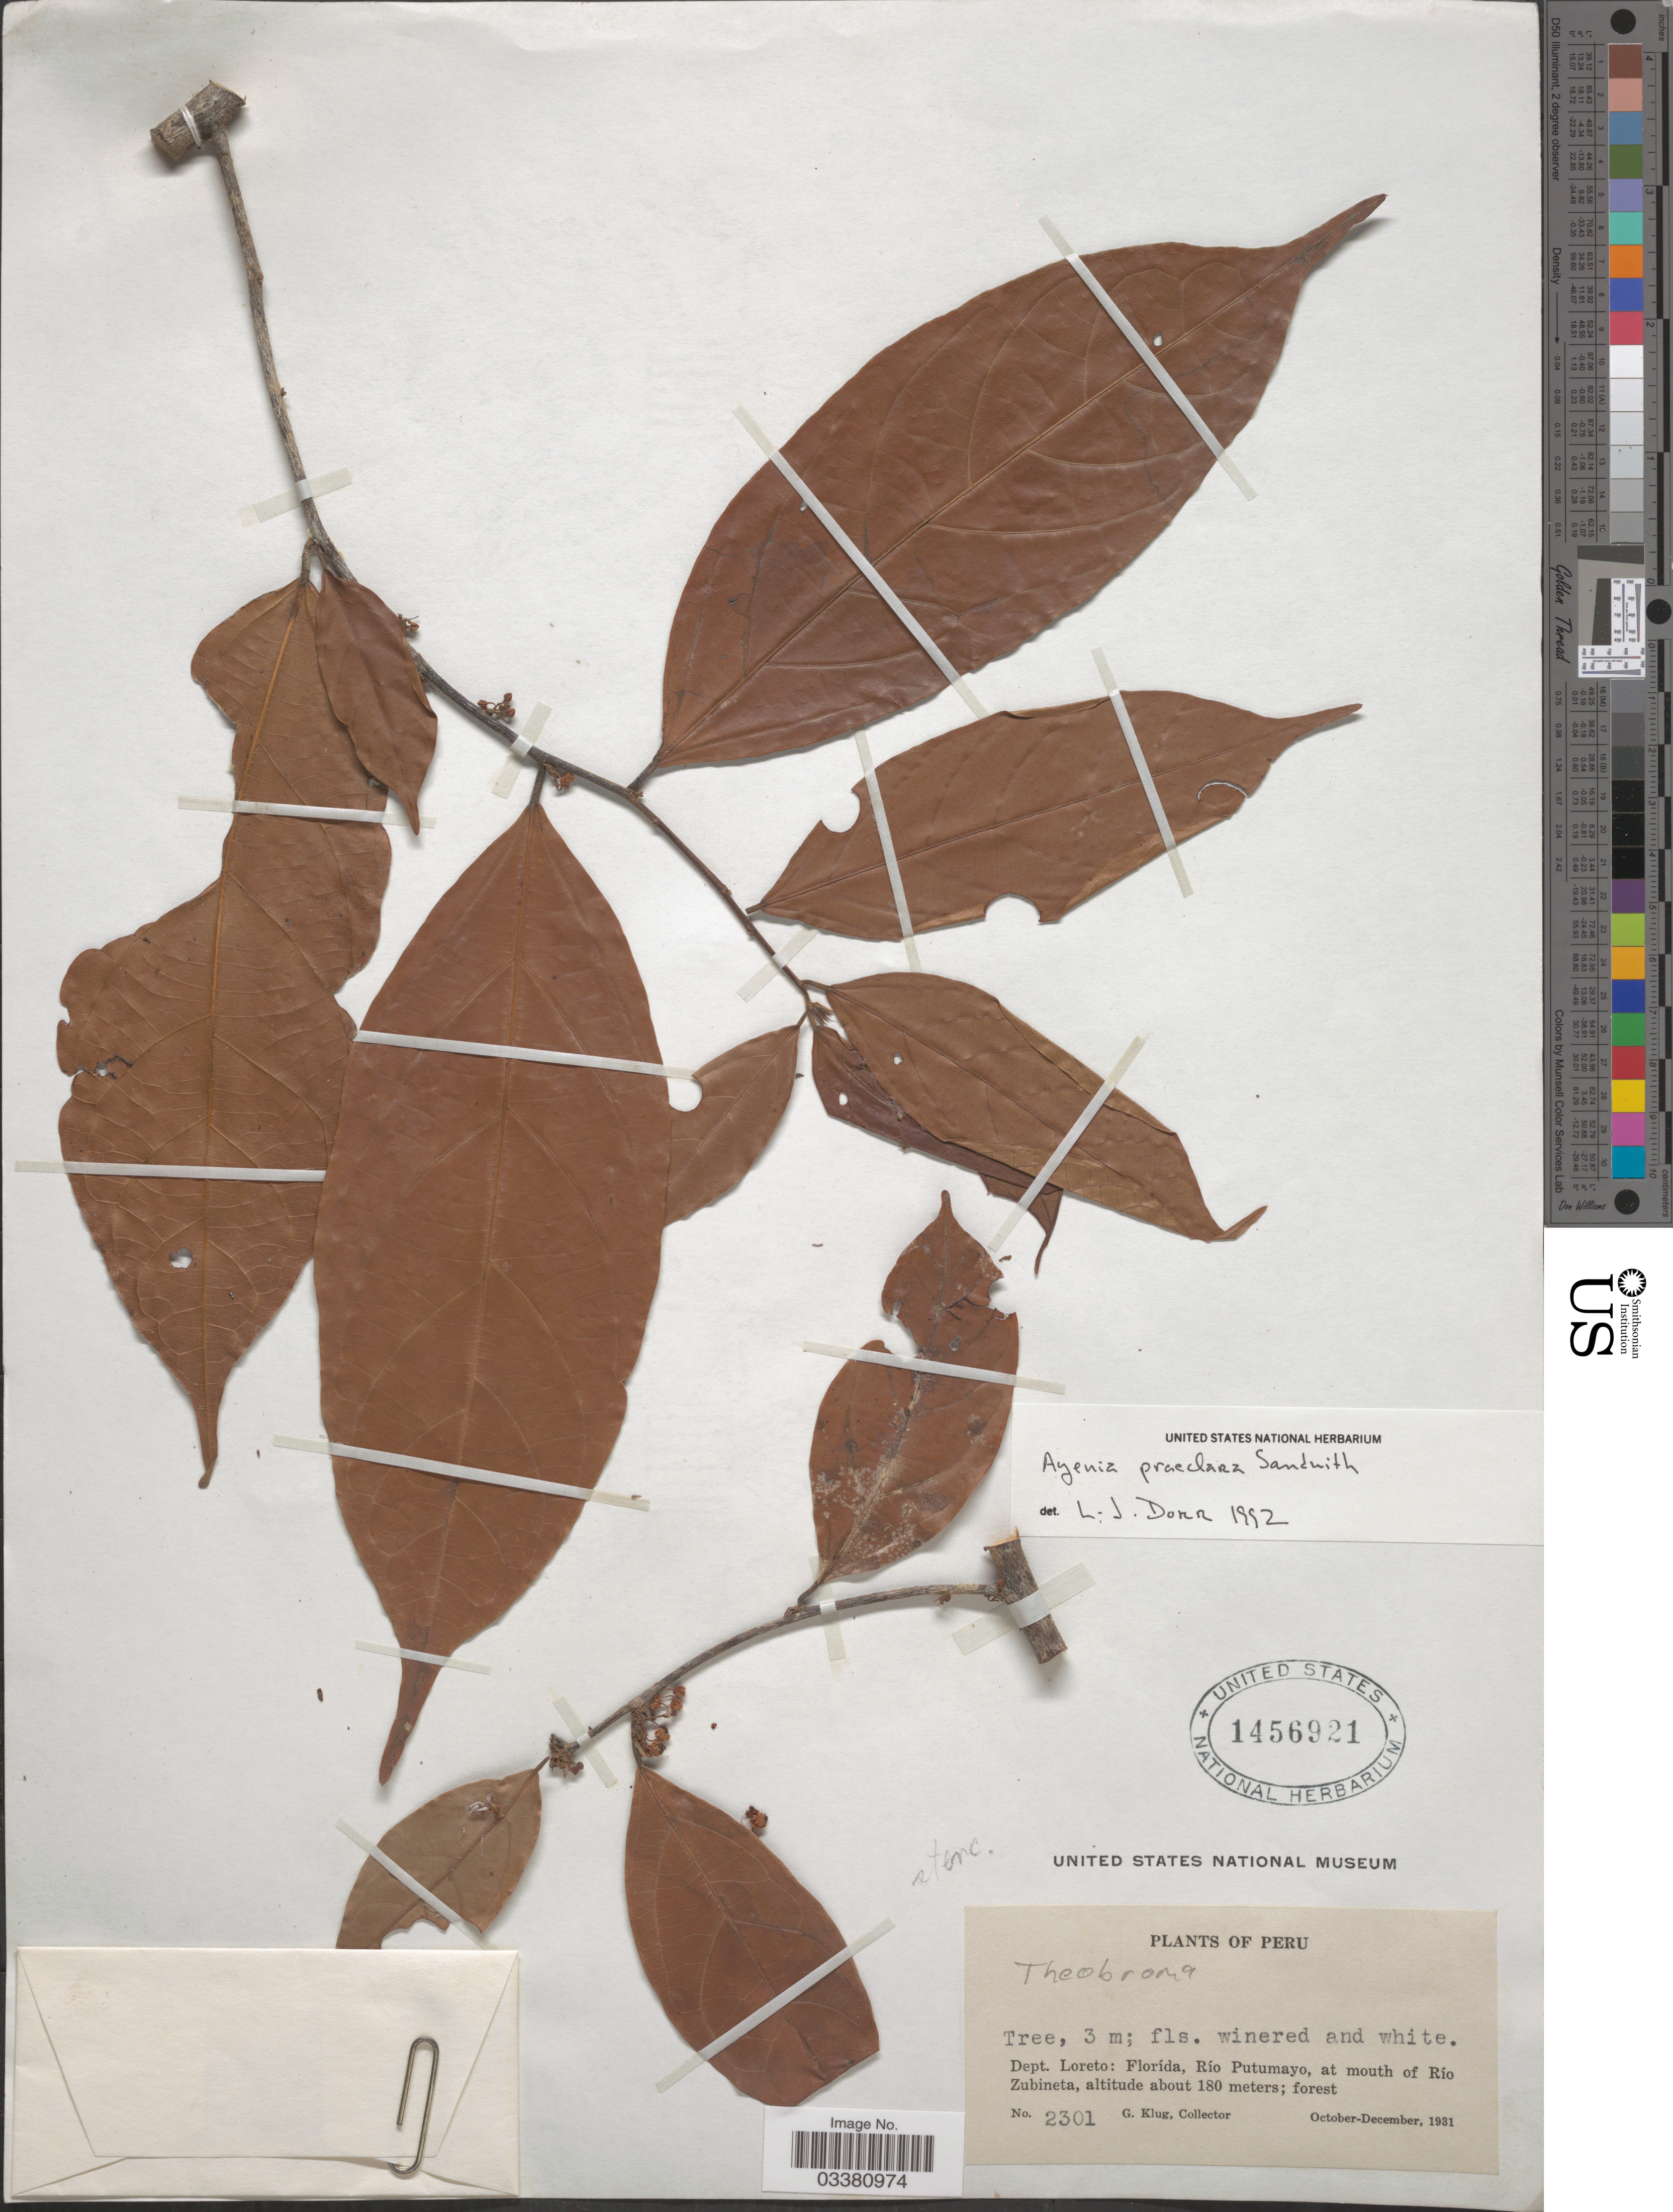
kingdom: Plantae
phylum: Tracheophyta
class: Magnoliopsida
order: Malvales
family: Malvaceae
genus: Ayenia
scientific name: Ayenia praeclara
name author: Sandwith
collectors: G. Klug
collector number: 2301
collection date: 1931-10/1931-12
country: Peru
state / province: Loreto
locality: Dept. Loreto: Florída, Río Putumayo, at mouth of Río Zubineta.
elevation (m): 180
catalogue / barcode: US 1456921